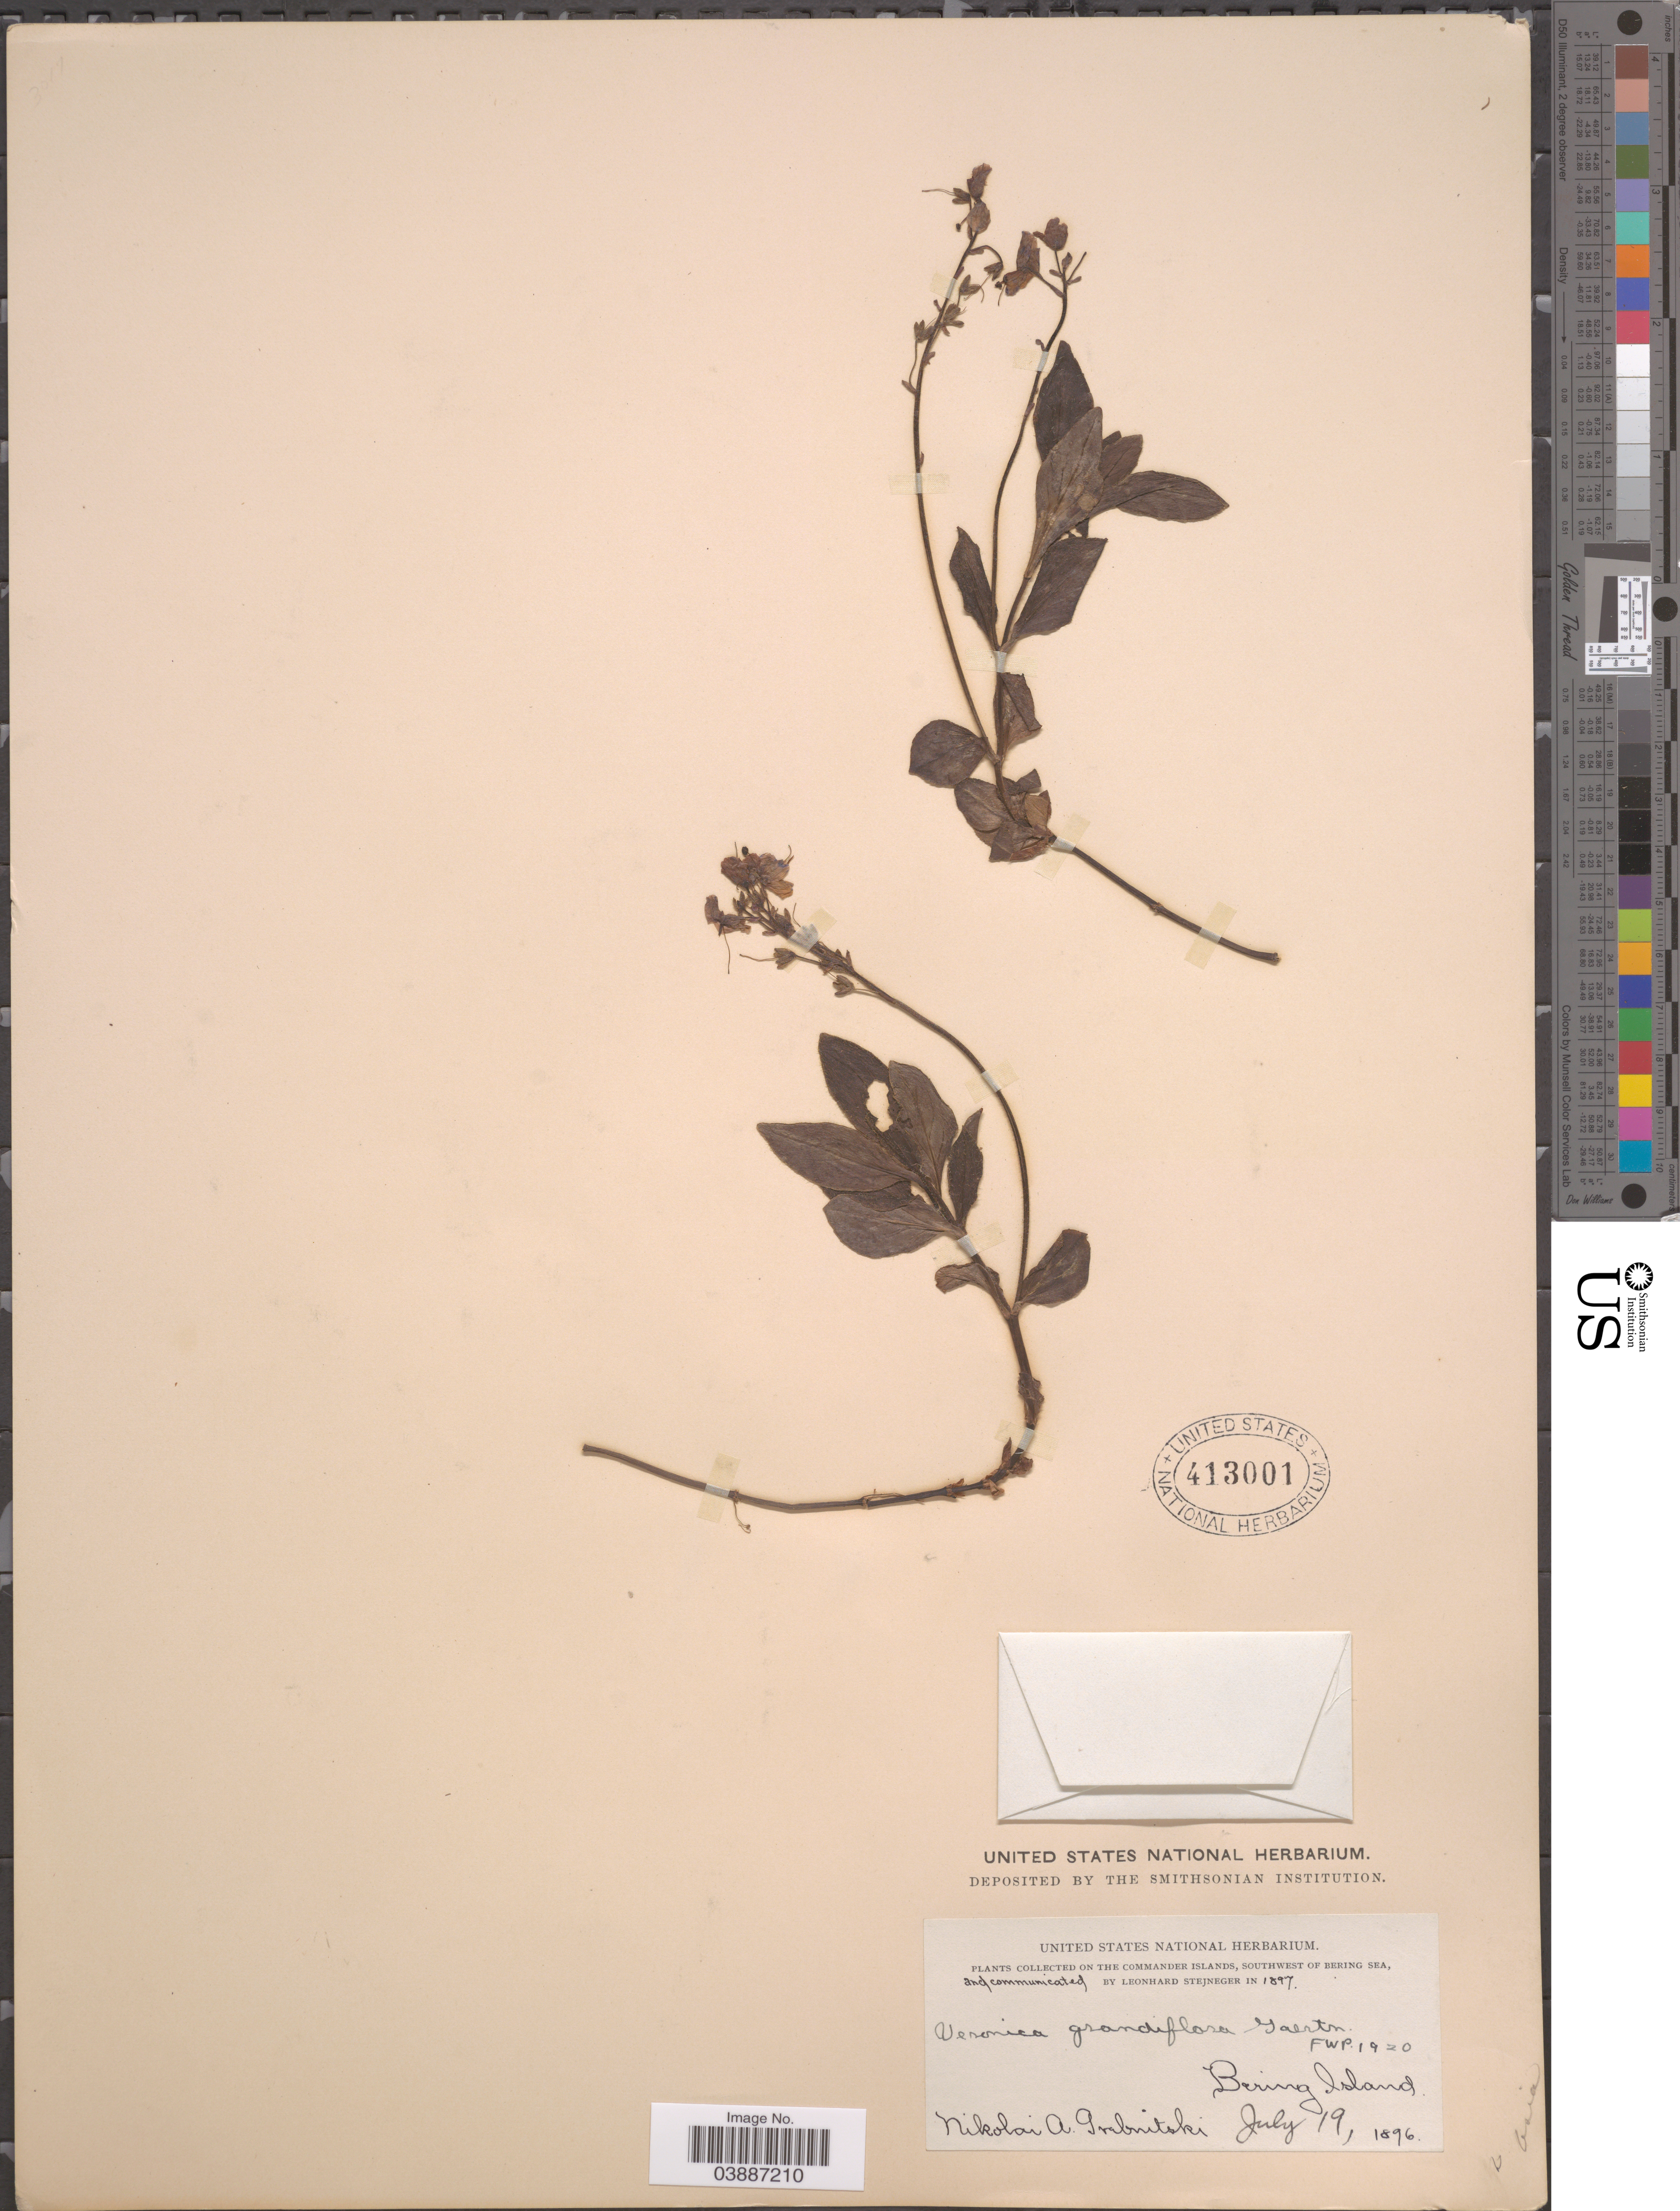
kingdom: Plantae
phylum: Tracheophyta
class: Magnoliopsida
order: Lamiales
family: Plantaginaceae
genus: Veronica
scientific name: Veronica grandiflora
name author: Gaertn.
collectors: N. Grebritski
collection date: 1896-07-19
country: Russian Federation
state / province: Kamchatka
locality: On the Commander Islands, southwest of Bering Sea. Bering Island.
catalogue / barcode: US 413001